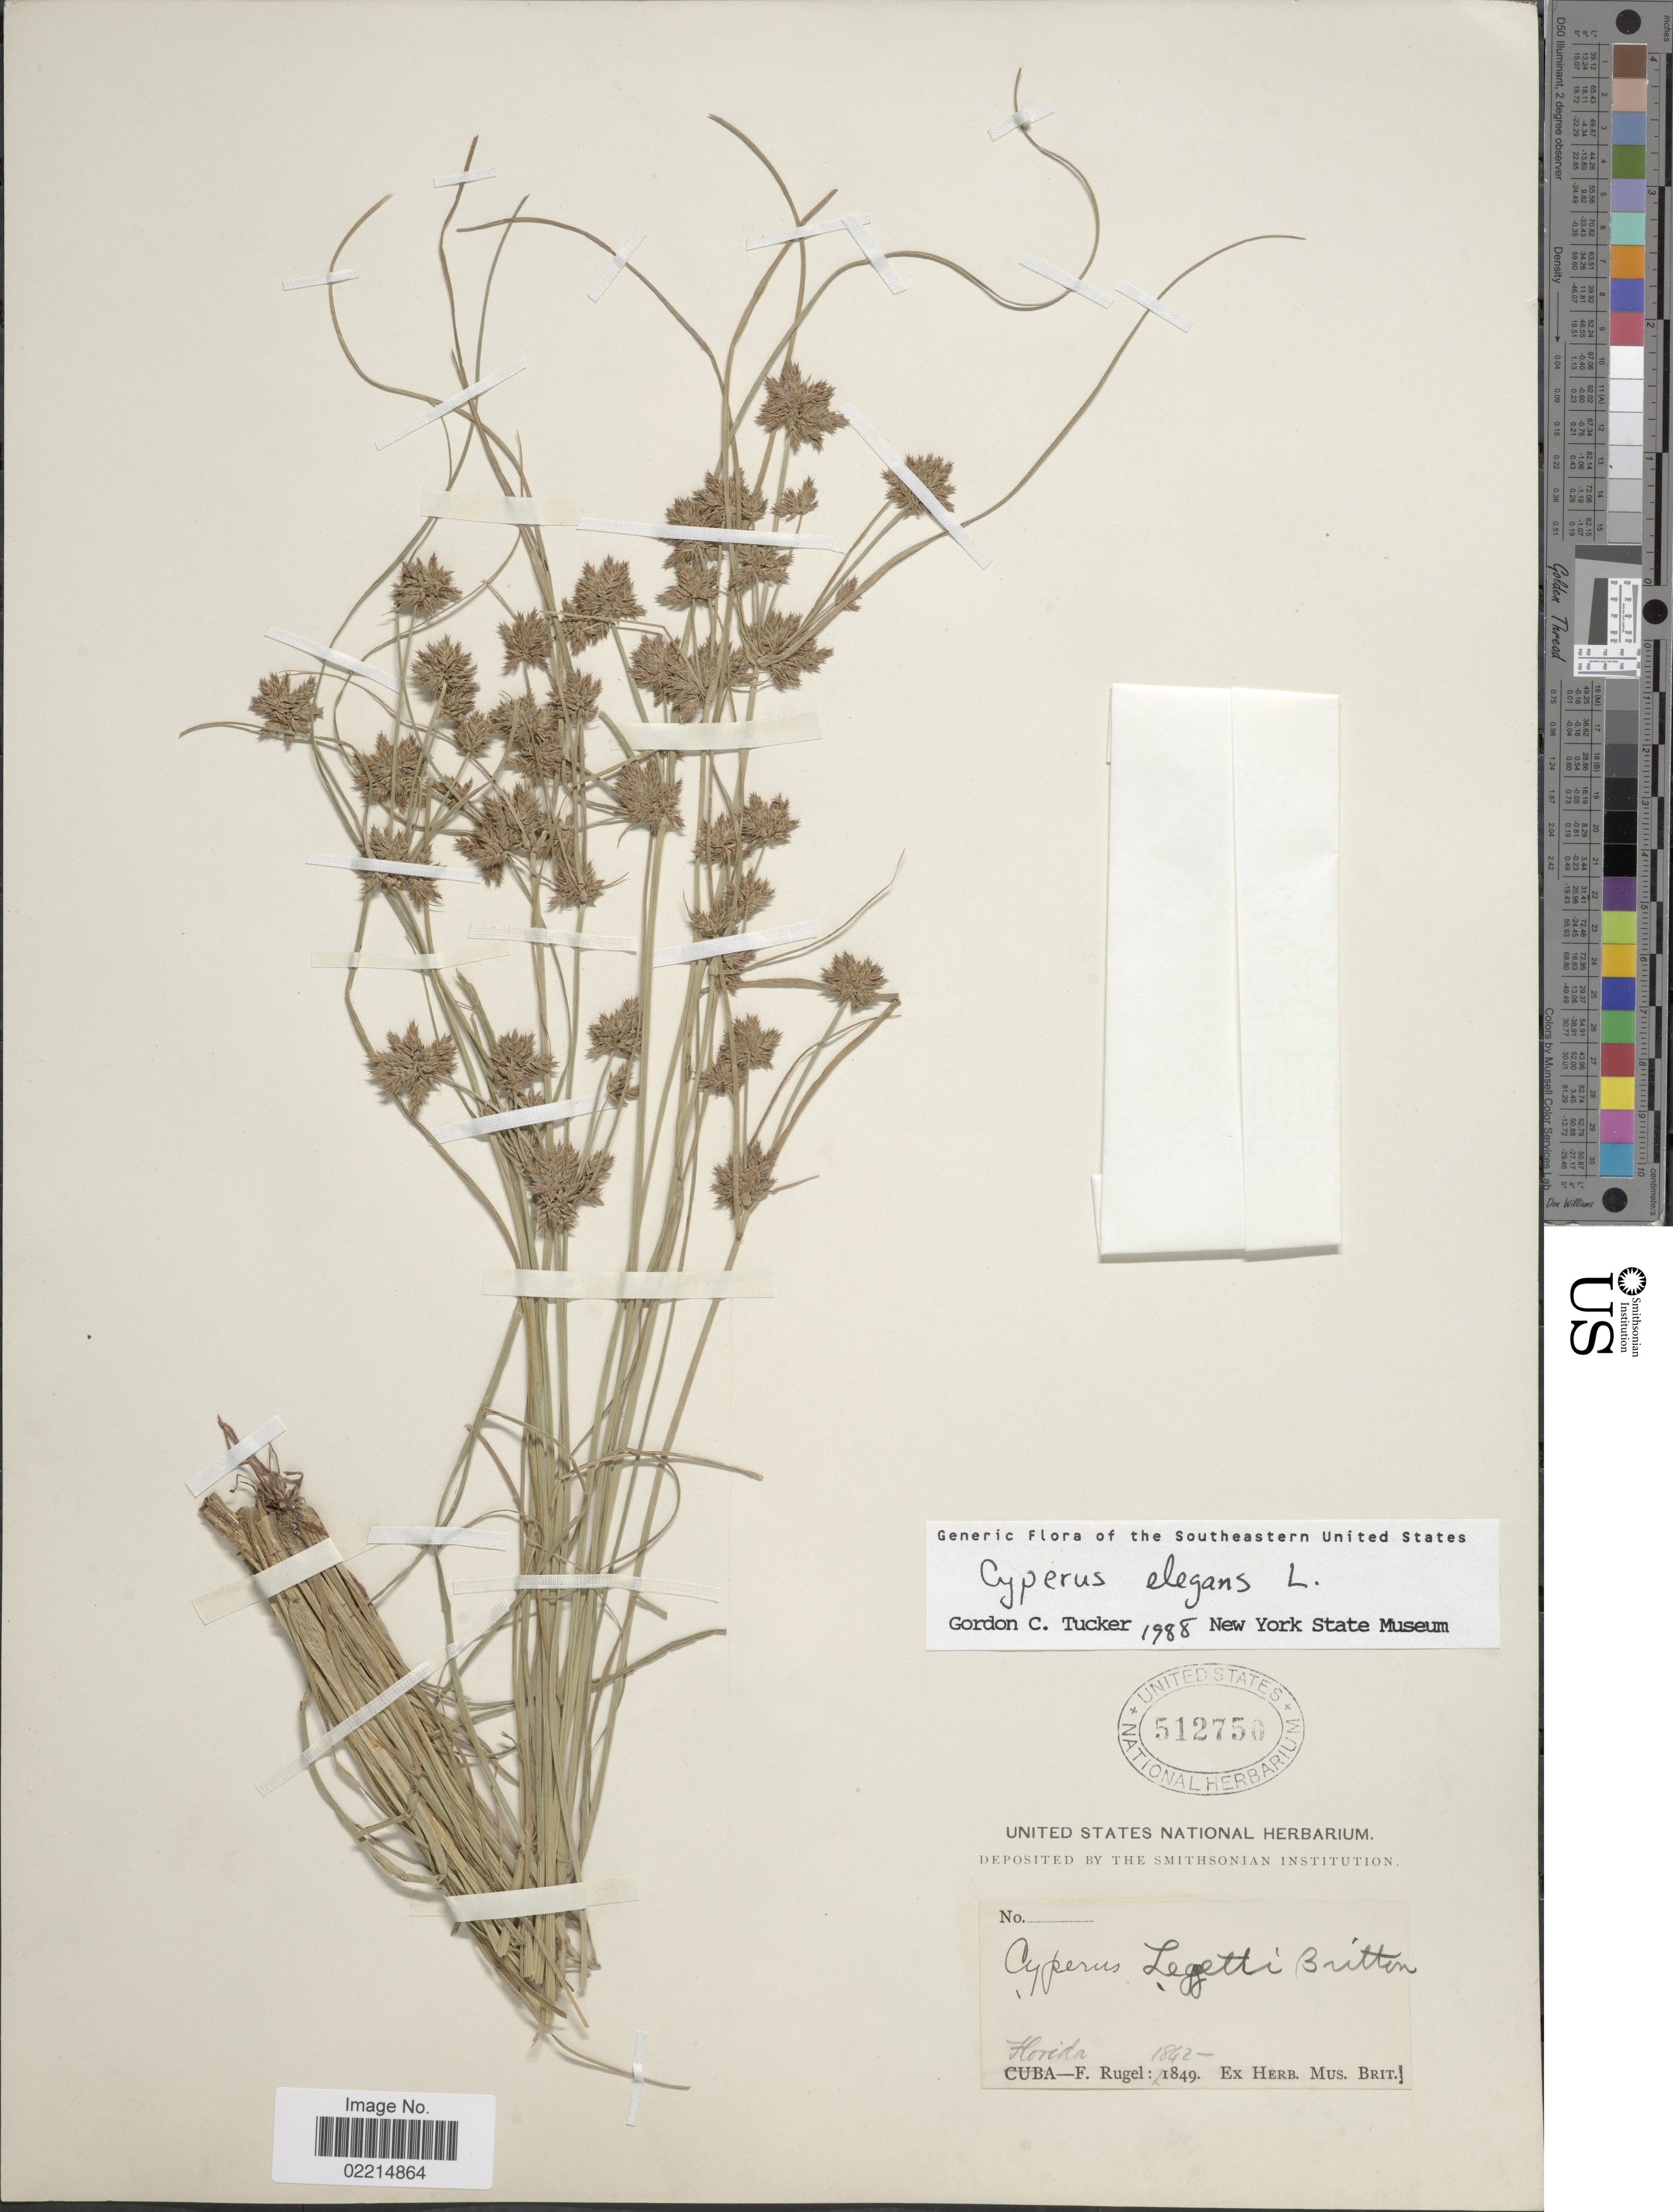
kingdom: Plantae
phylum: Tracheophyta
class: Liliopsida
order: Poales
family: Cyperaceae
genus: Cyperus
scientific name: Cyperus elegans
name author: L.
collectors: F. Rugel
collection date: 1842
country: United States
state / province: Florida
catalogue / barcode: US 512750